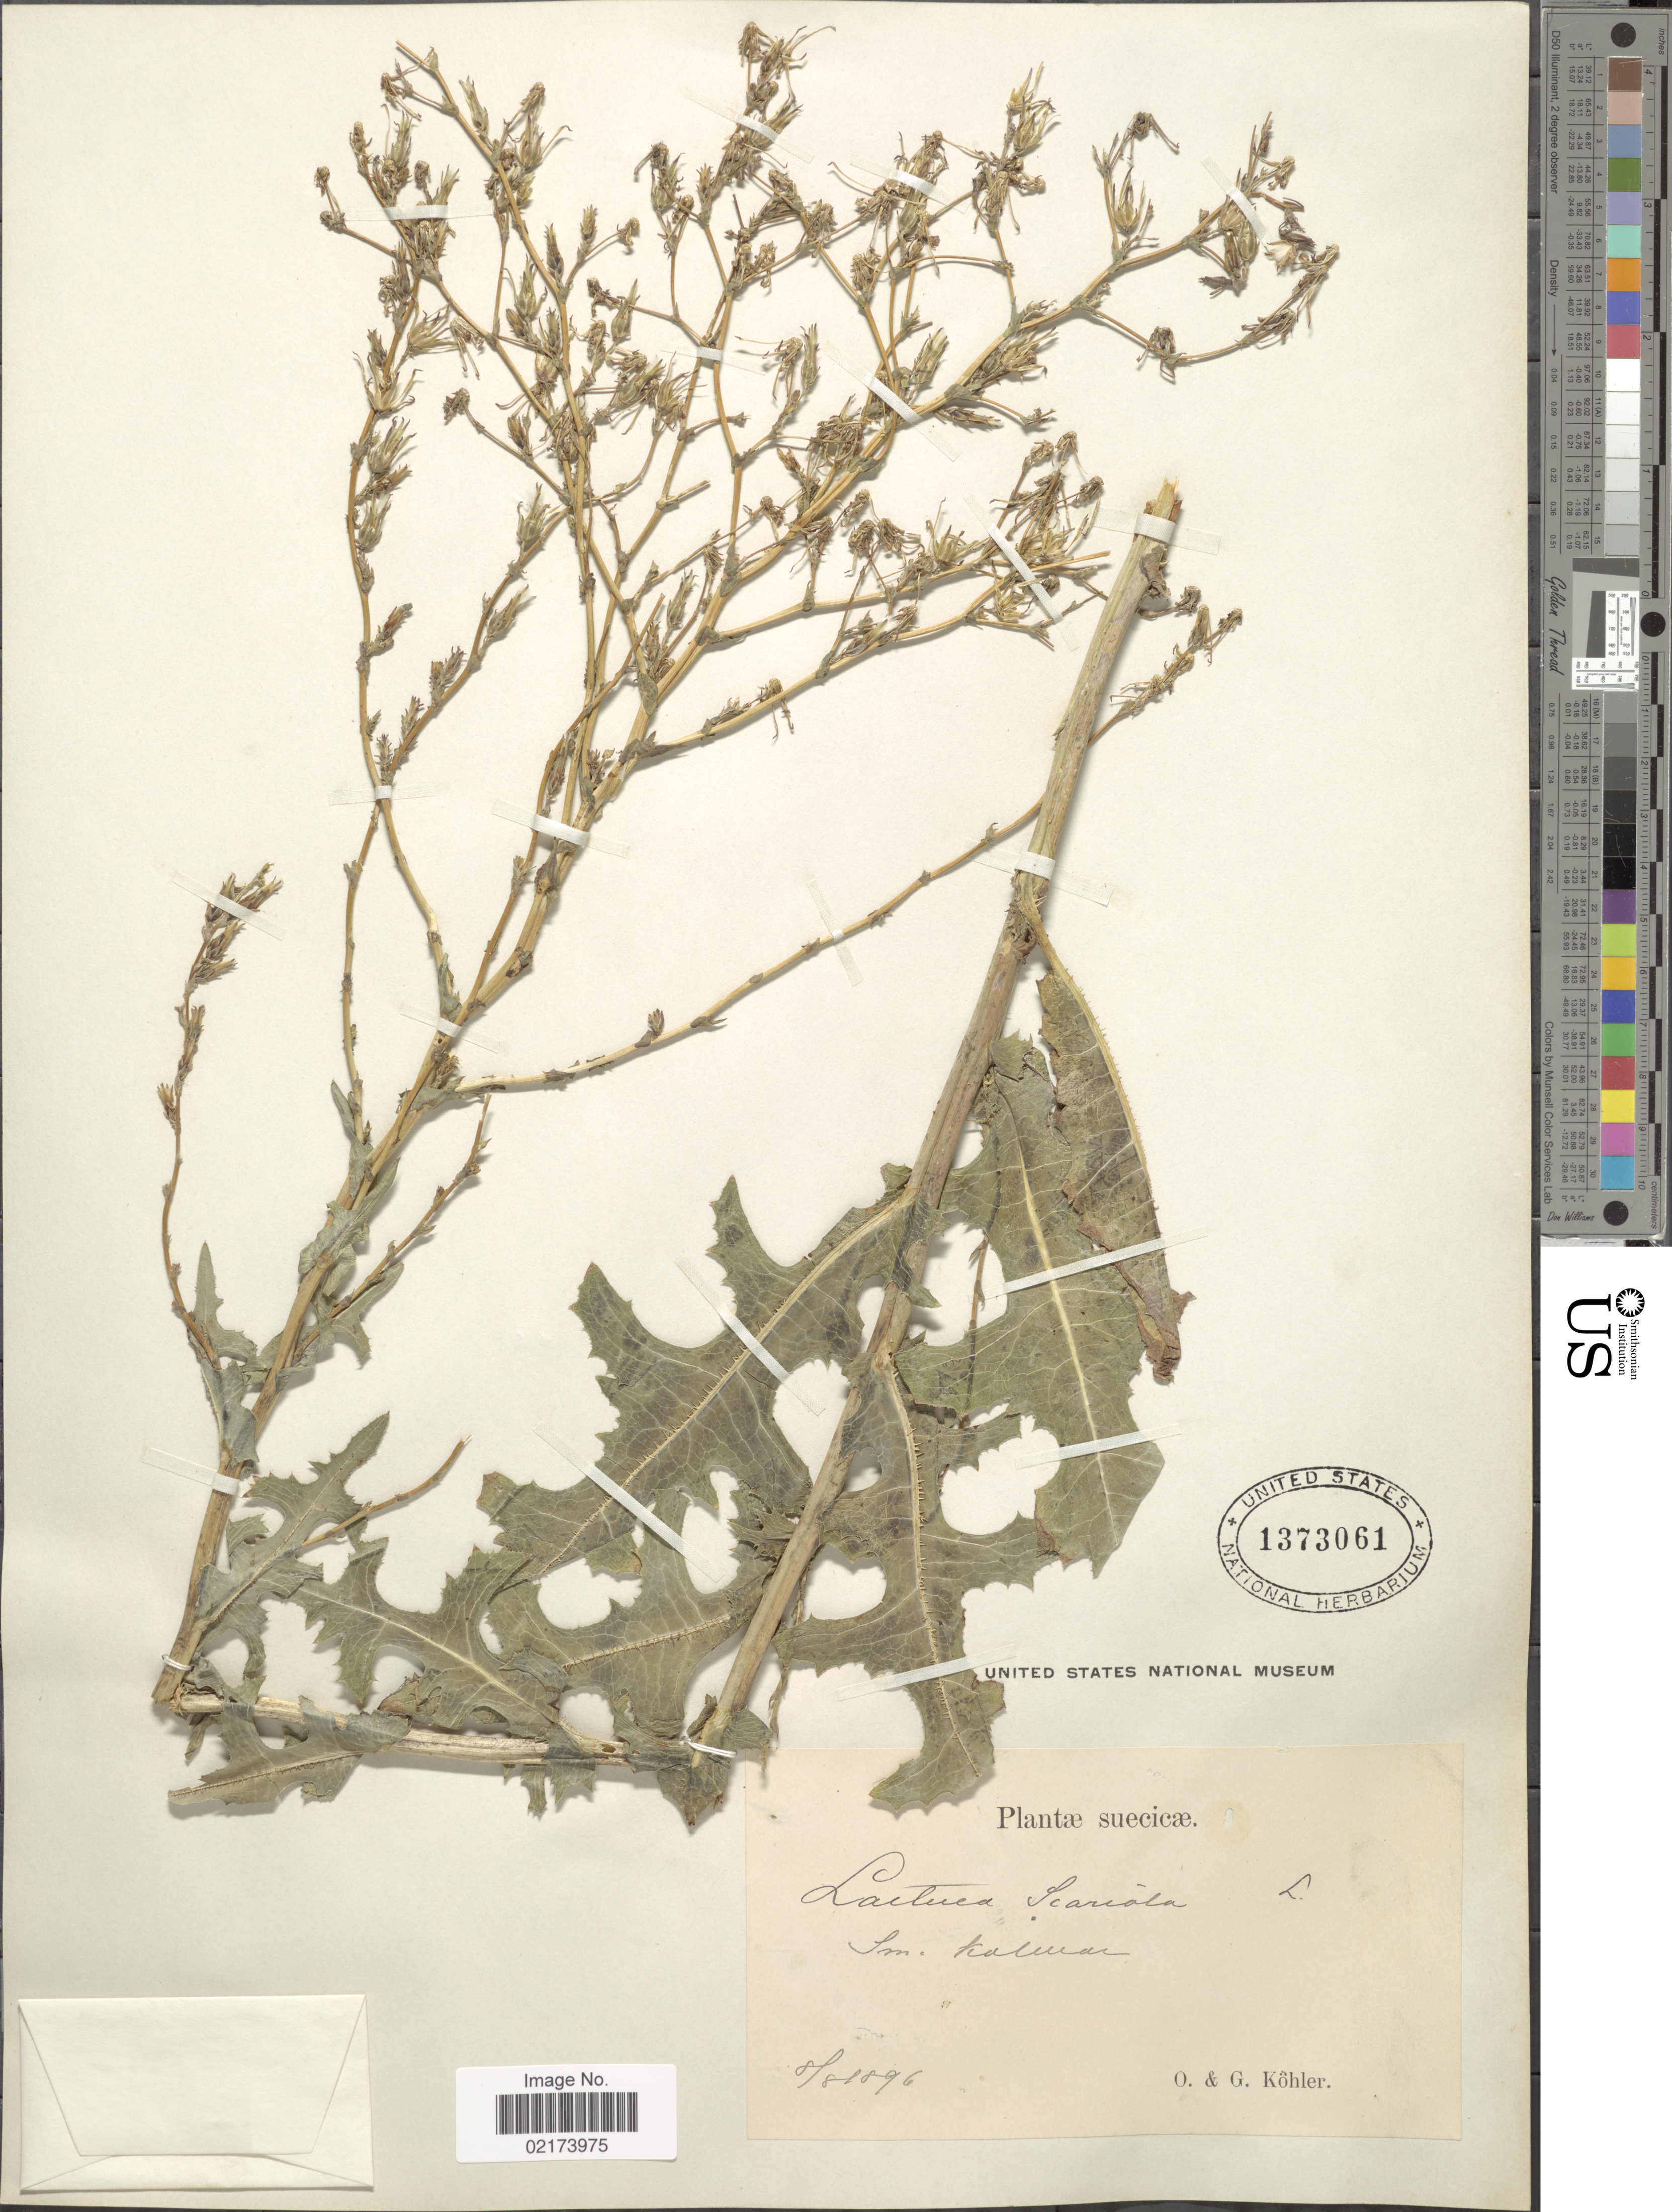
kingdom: Plantae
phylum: Tracheophyta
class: Magnoliopsida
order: Asterales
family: Asteraceae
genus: Lactuca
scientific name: Lactuca serriola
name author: L.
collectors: O. Köhler & G. Kohler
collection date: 1896-08-08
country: Sweden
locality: Suecicae, Sm. Kalmar.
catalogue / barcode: US 1373061